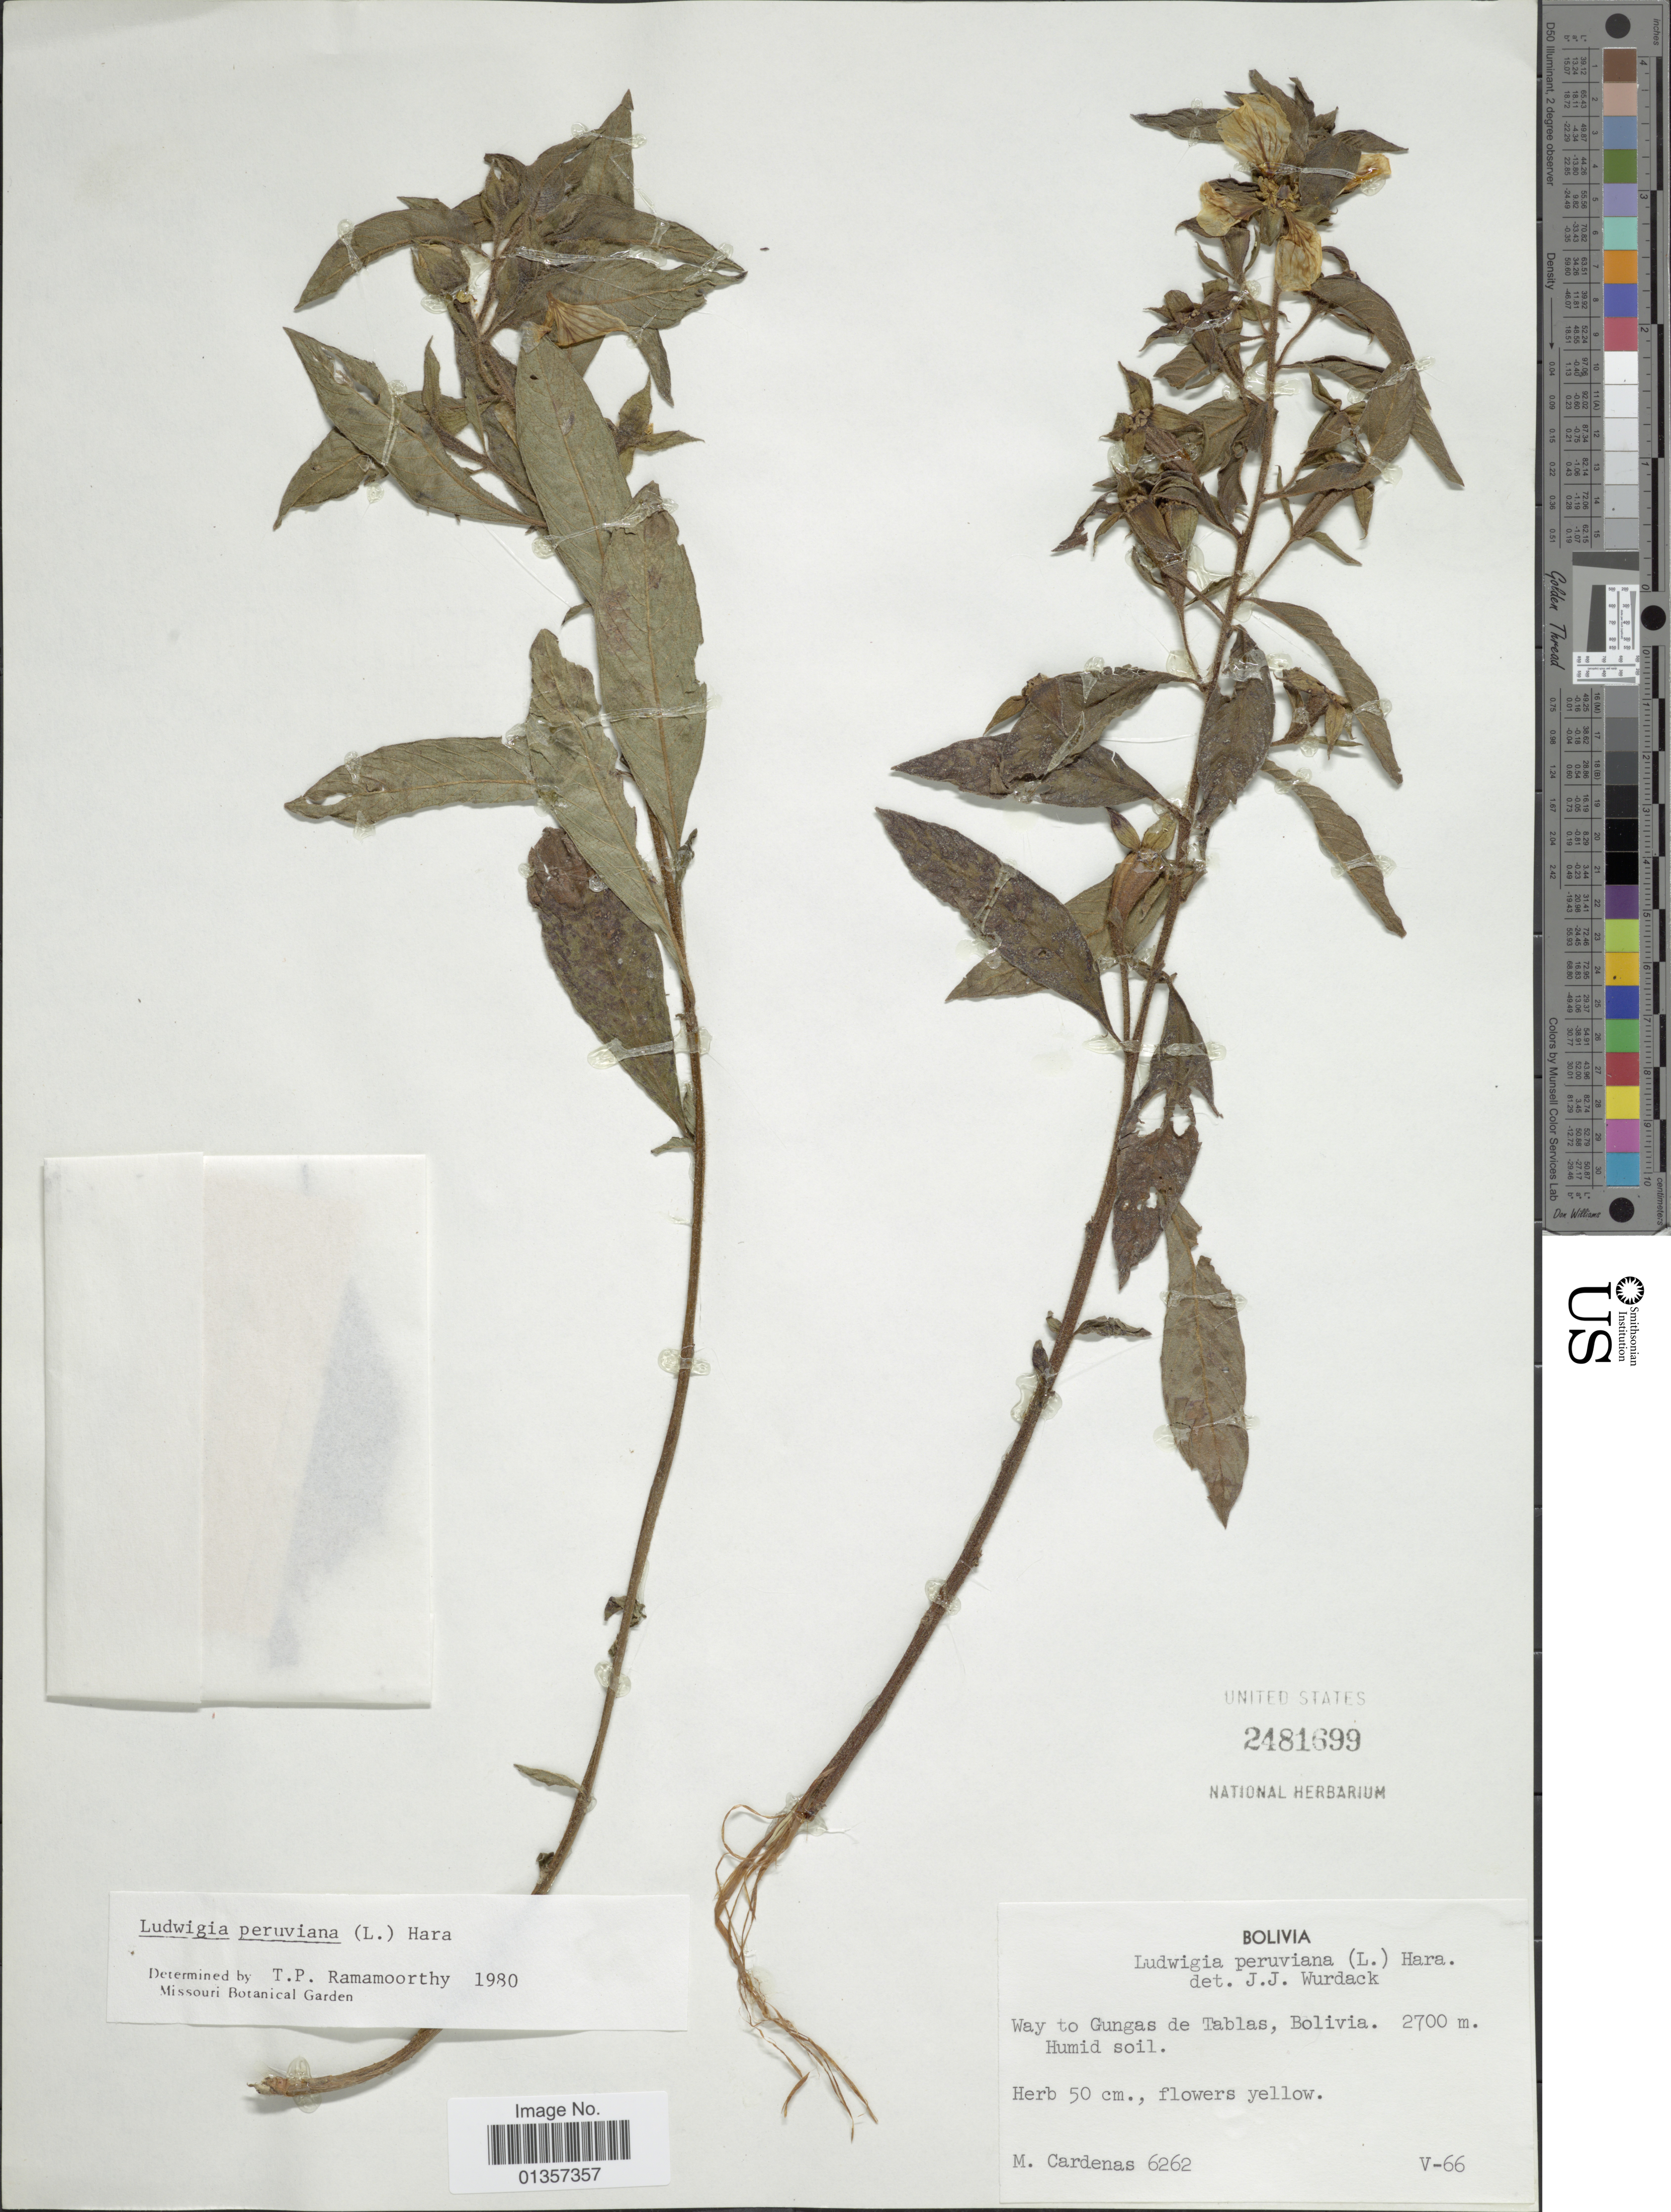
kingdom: Plantae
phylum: Tracheophyta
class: Magnoliopsida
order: Myrtales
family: Onagraceae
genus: Ludwigia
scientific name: Ludwigia peruviana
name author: (L.) H. Hara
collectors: M. Cárdenas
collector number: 6262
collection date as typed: Transcribed d/m/y: /5/66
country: Bolivia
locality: Way to Gungas de Tablas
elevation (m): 2700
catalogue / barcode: US 2481699